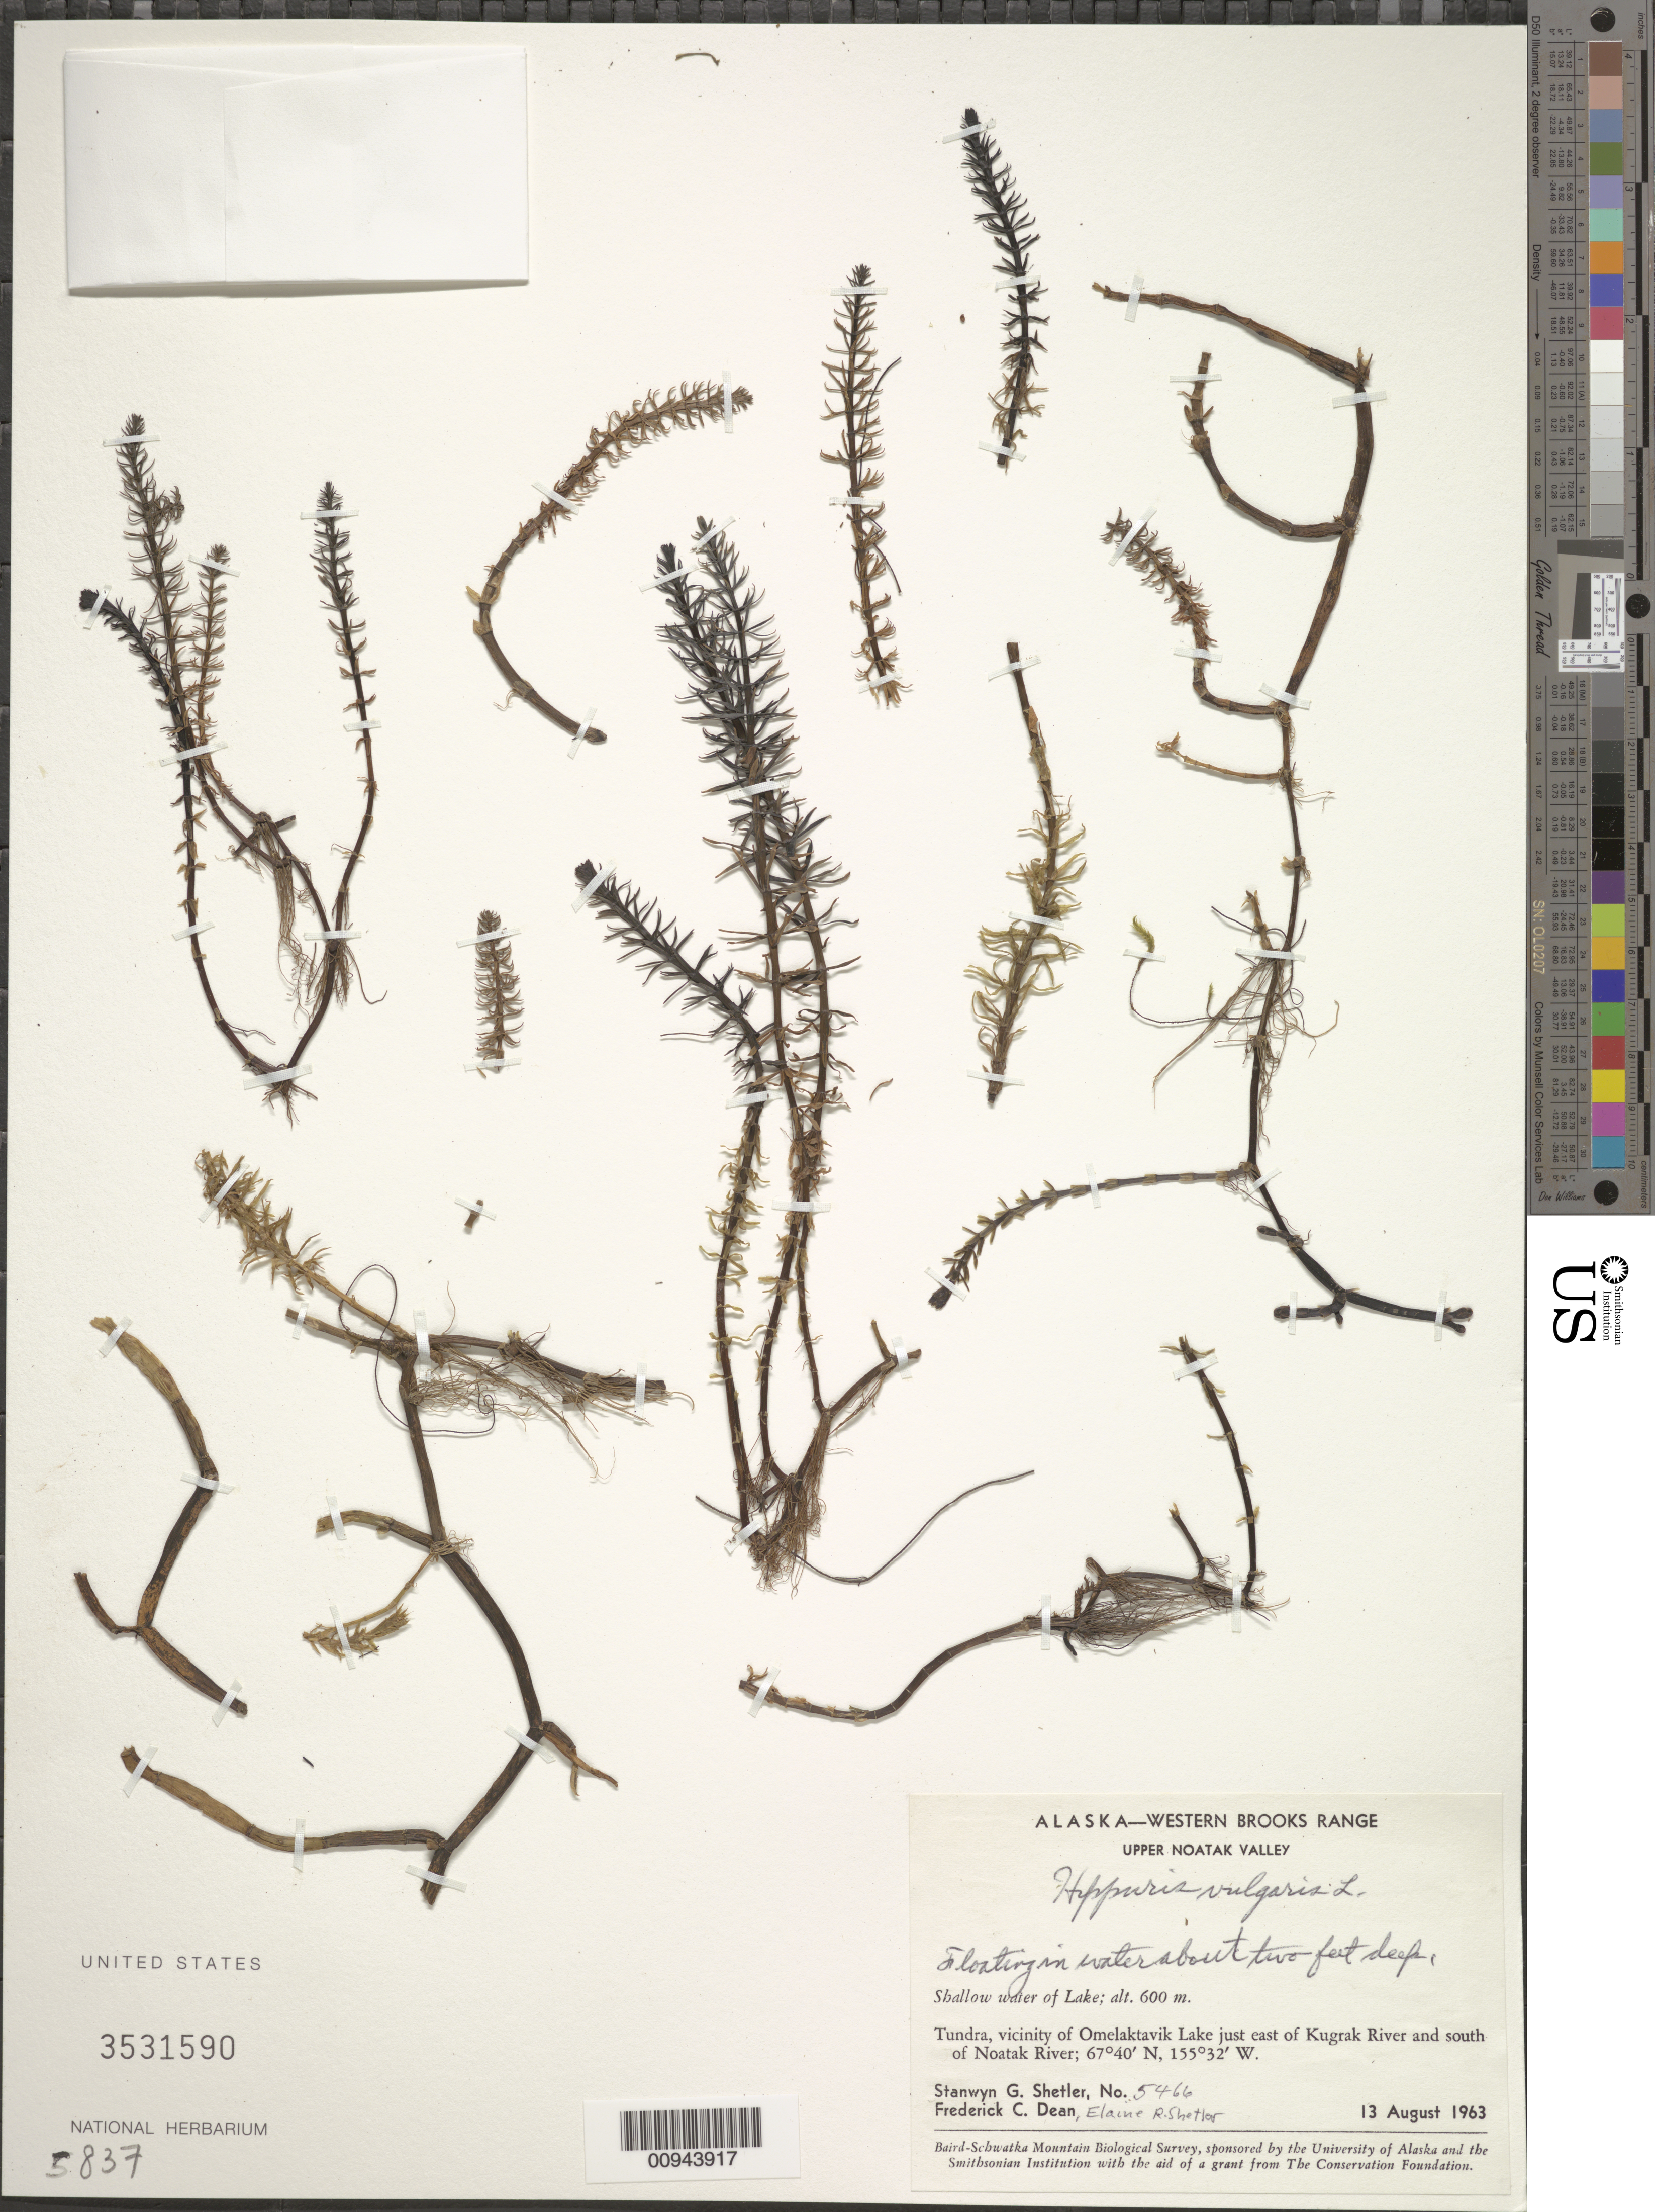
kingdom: Plantae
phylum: Tracheophyta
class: Magnoliopsida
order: Lamiales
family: Plantaginaceae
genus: Hippuris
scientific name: Hippuris vulgaris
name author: L.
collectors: S. Shetler, F. C. Dean & E. R. Shetler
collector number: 5466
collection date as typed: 13 Aug 1963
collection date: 1963-08-13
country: United States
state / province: Alaska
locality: Vicinity of Omelaktavik Lake just east of Kugrak River and south of Noatak River. Western Brooks Range, Upper Noatak Valley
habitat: Tundra. Shallow water of Lake. Floating in water about two feet deep.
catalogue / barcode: US 3531590